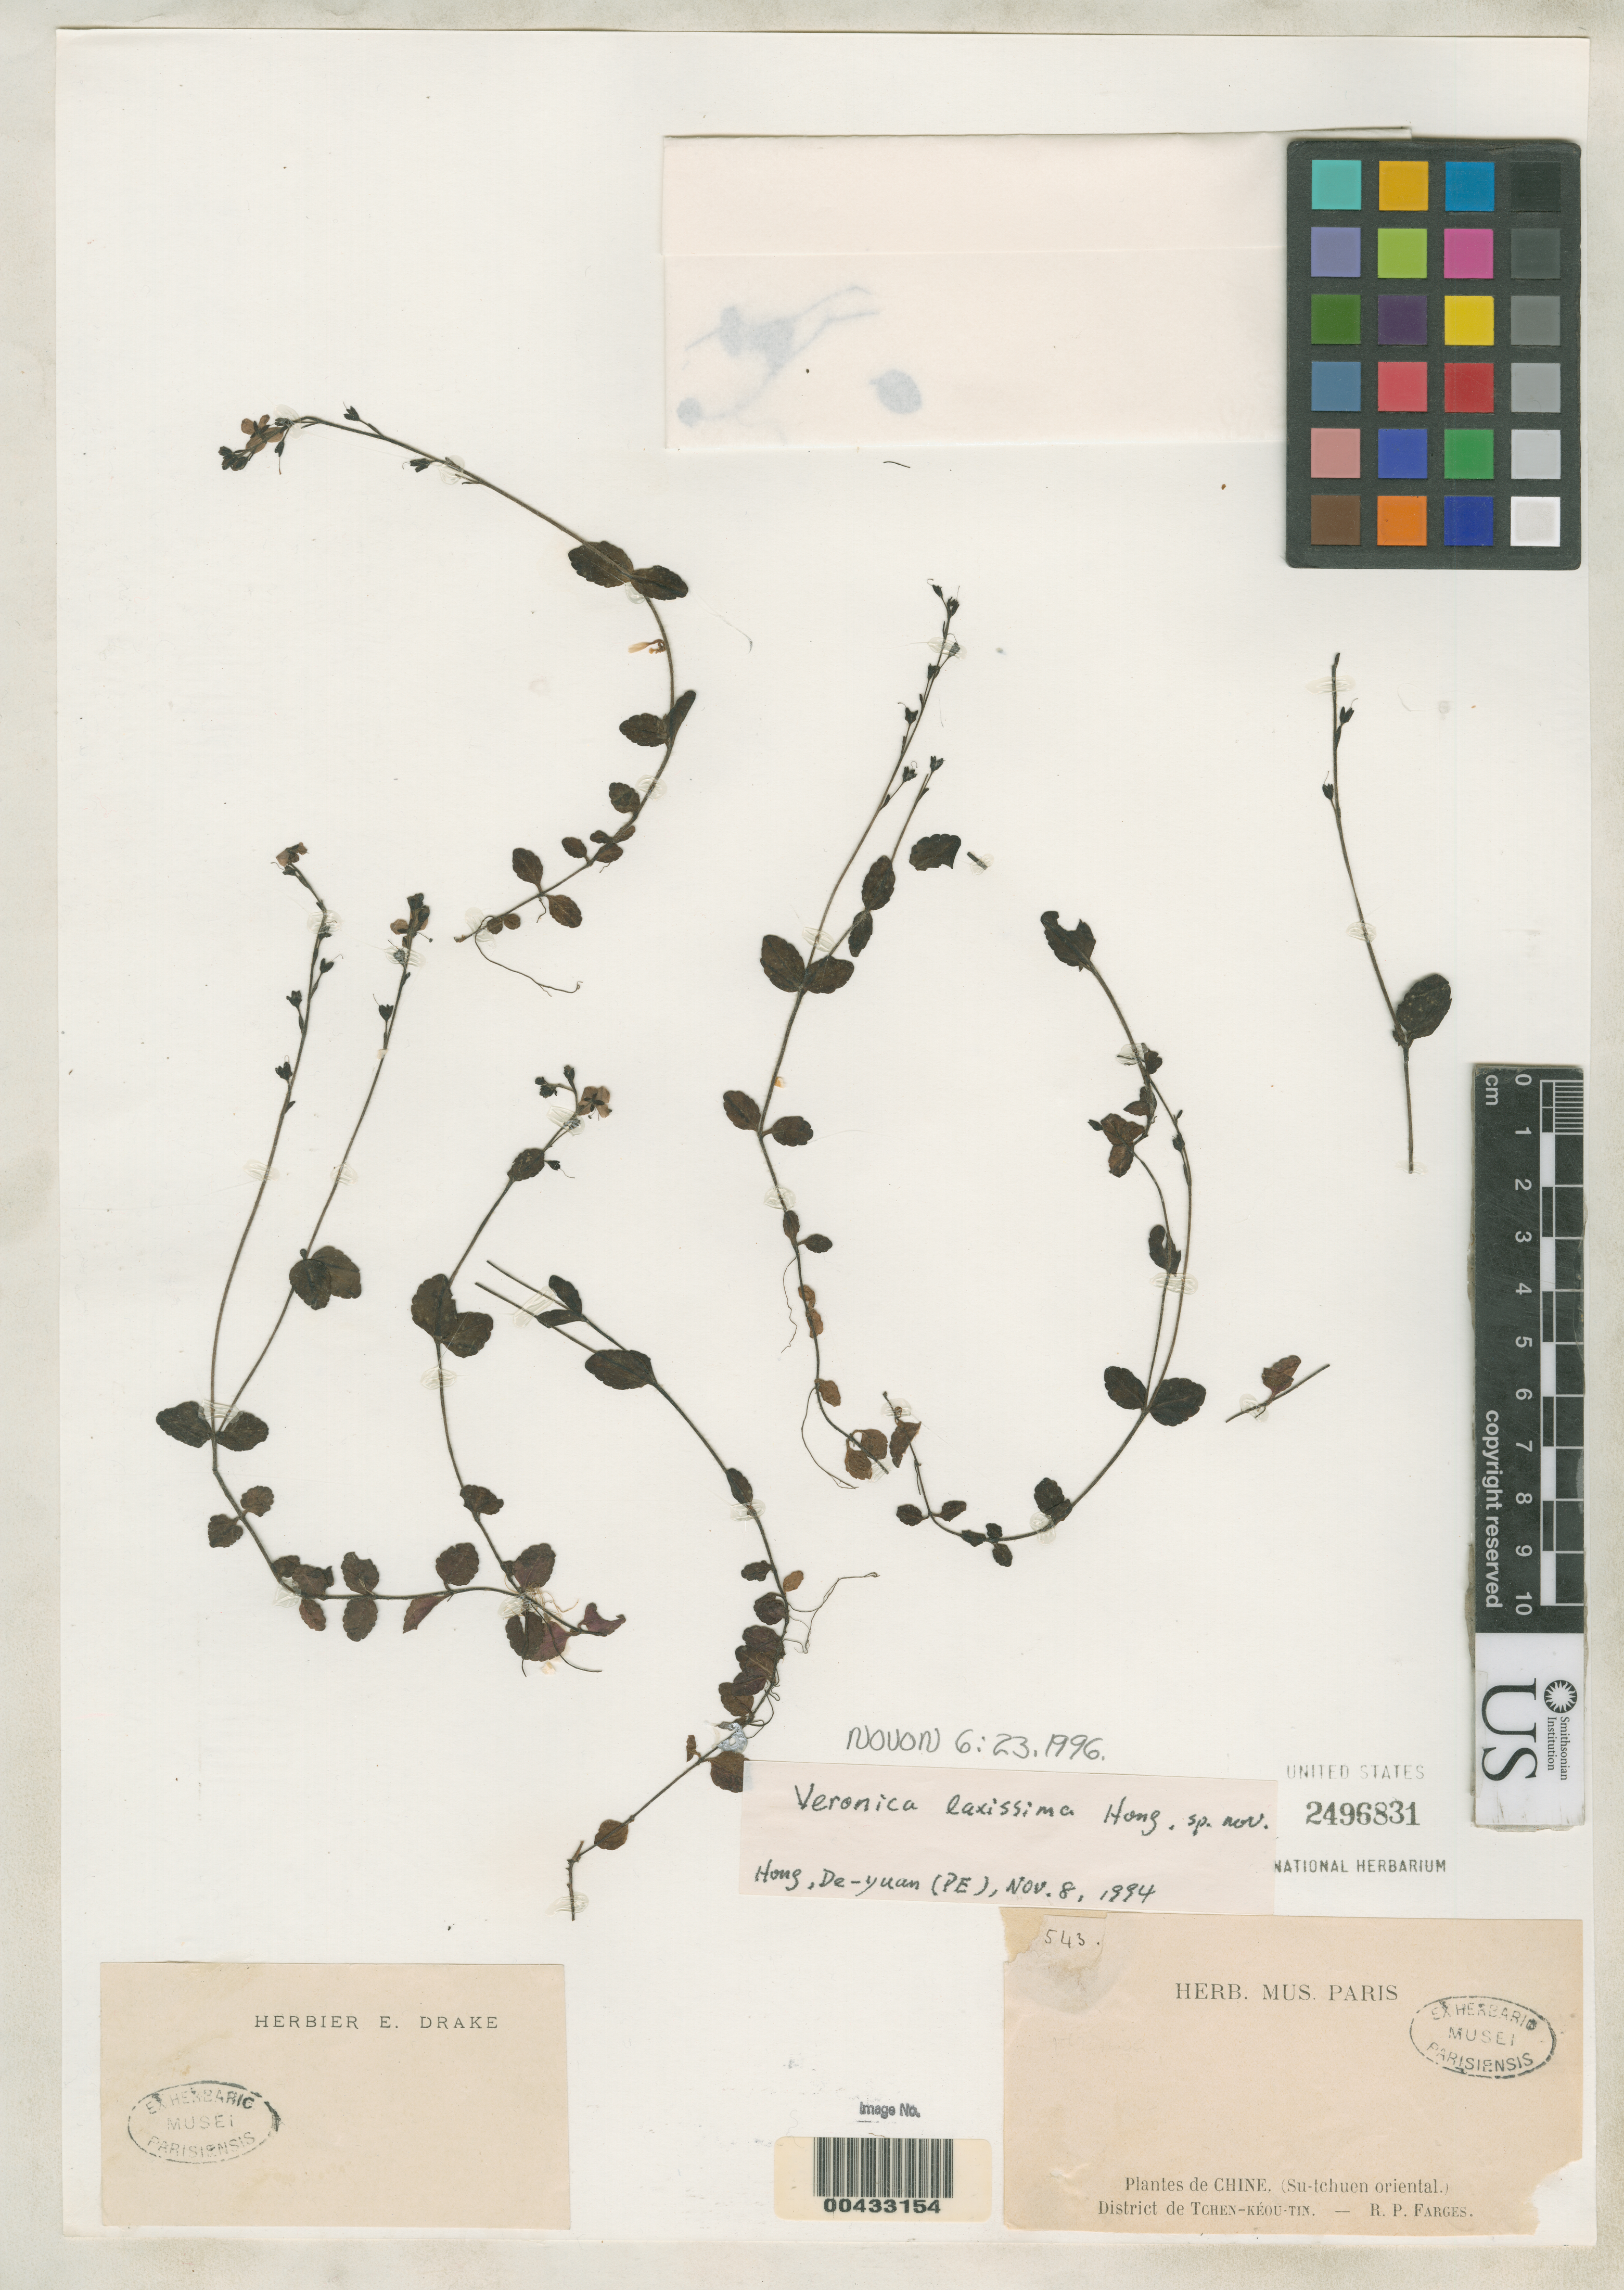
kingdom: Plantae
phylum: Tracheophyta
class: Magnoliopsida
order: Lamiales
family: Plantaginaceae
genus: Veronica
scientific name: Veronica laxissima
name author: Hong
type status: Holotype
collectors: P. G. Farges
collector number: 543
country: China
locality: Su-tchuen Oriental, Tchen-keou-tin District.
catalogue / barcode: US 2496831